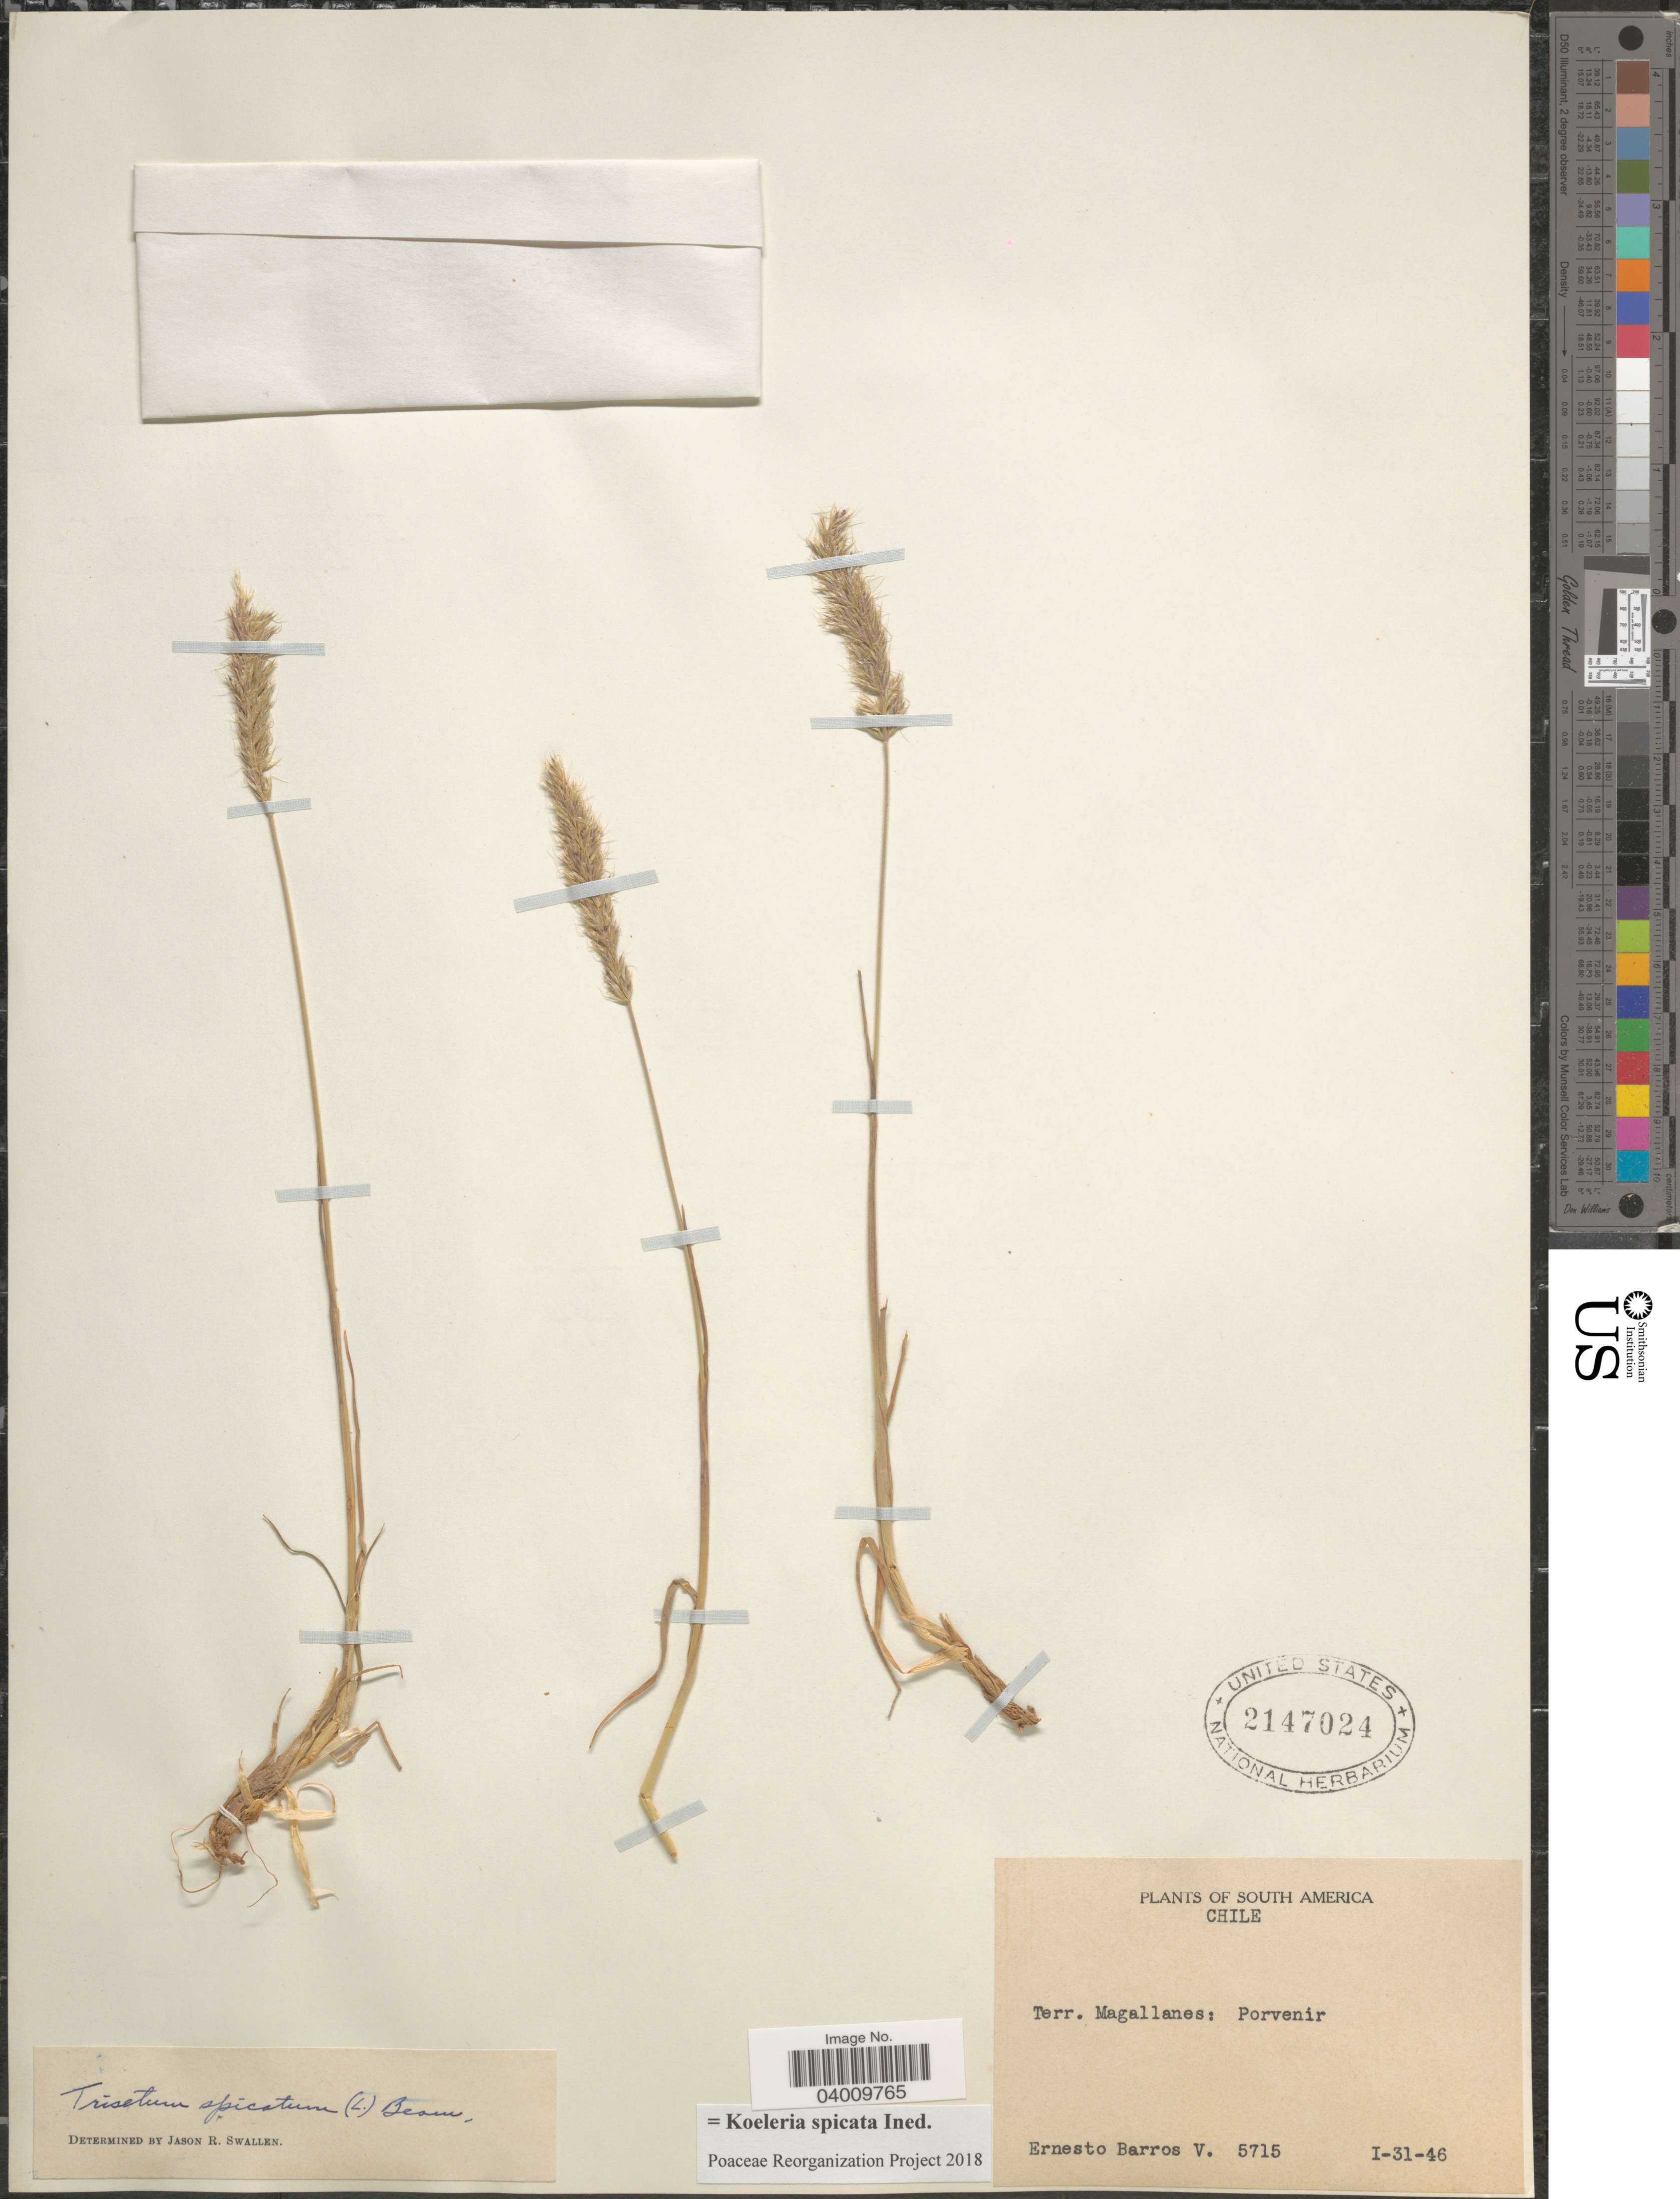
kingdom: Plantae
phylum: Tracheophyta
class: Liliopsida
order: Poales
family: Poaceae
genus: Koeleria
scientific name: Koeleria spicata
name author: (L.) Barberá et al.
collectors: E. Barros V.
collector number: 5715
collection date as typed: Transcribed d/m/y: 31/1/46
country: Chile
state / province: Magallanes y de la Antártica Chilena (XII)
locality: Terr. Magallanes: Porvenir.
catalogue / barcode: US 2147024